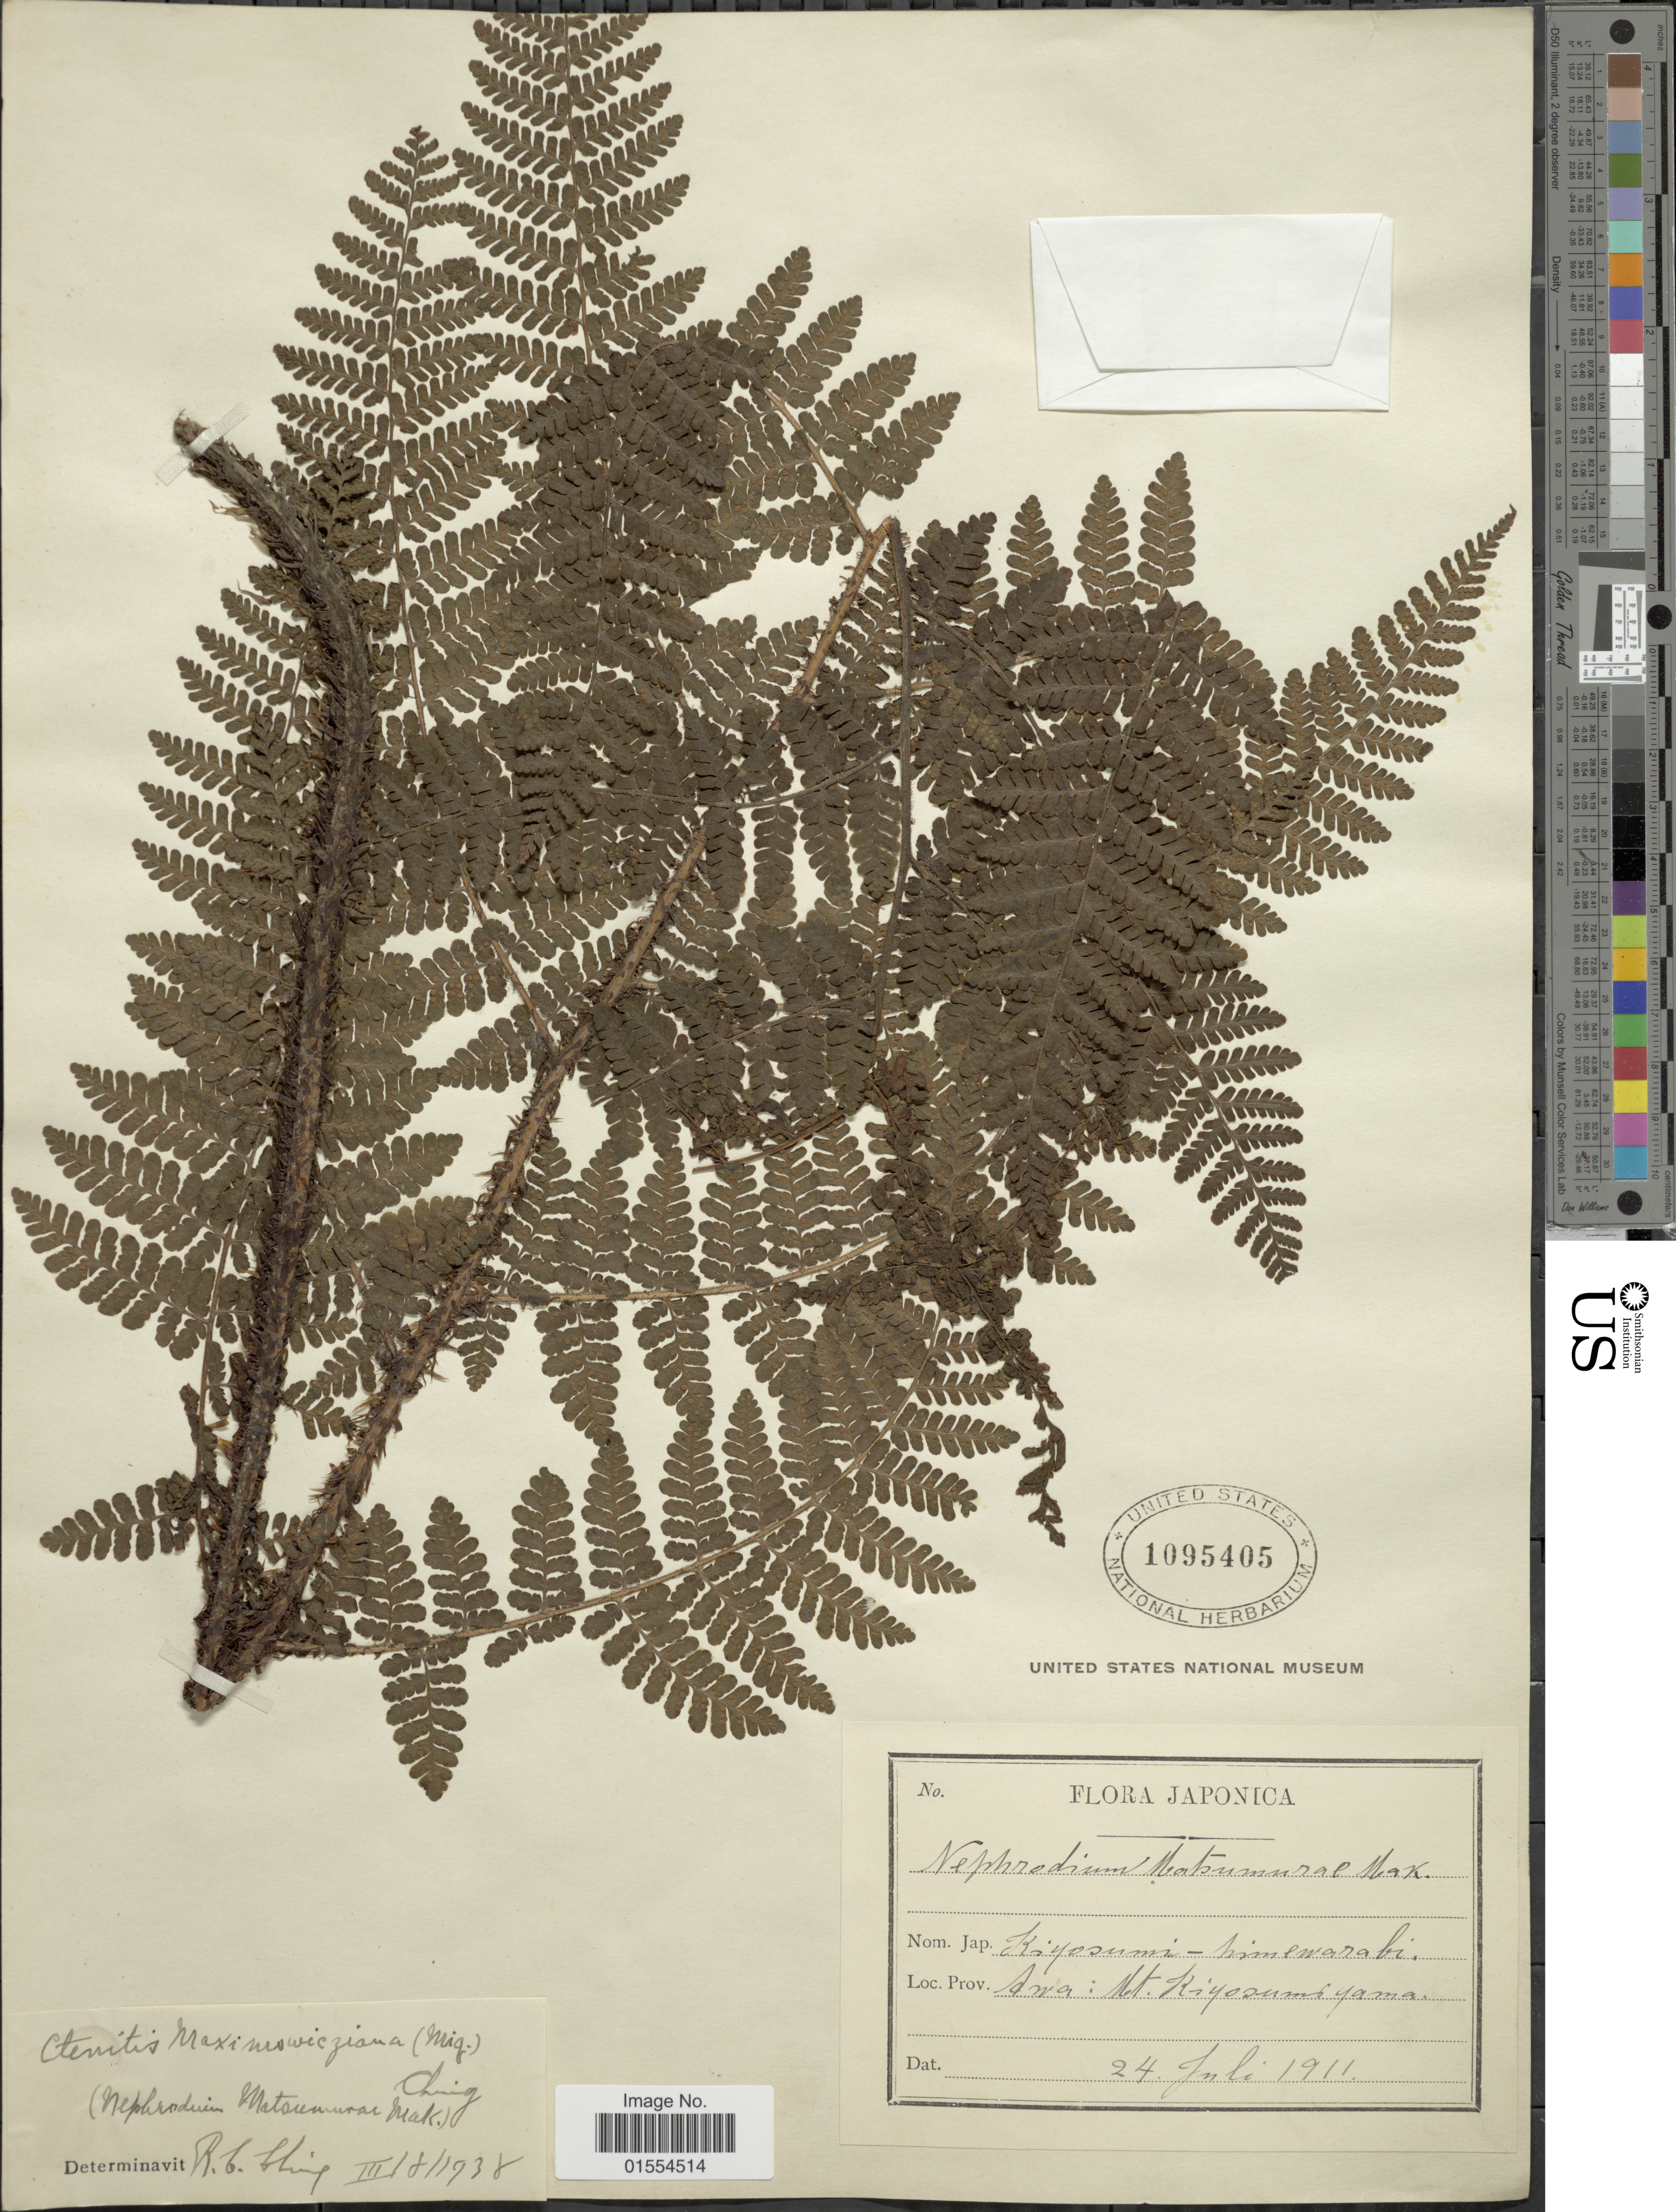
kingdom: Plantae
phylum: Tracheophyta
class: Polypodiopsida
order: Polypodiales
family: Dryopteridaceae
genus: Dryopteris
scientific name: Dryopteris maximowicziana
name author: (Miq.) C. Chr.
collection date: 1911-07-24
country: Japan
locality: Awa: Mt. Kiyozumiyama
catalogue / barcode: US 1095405